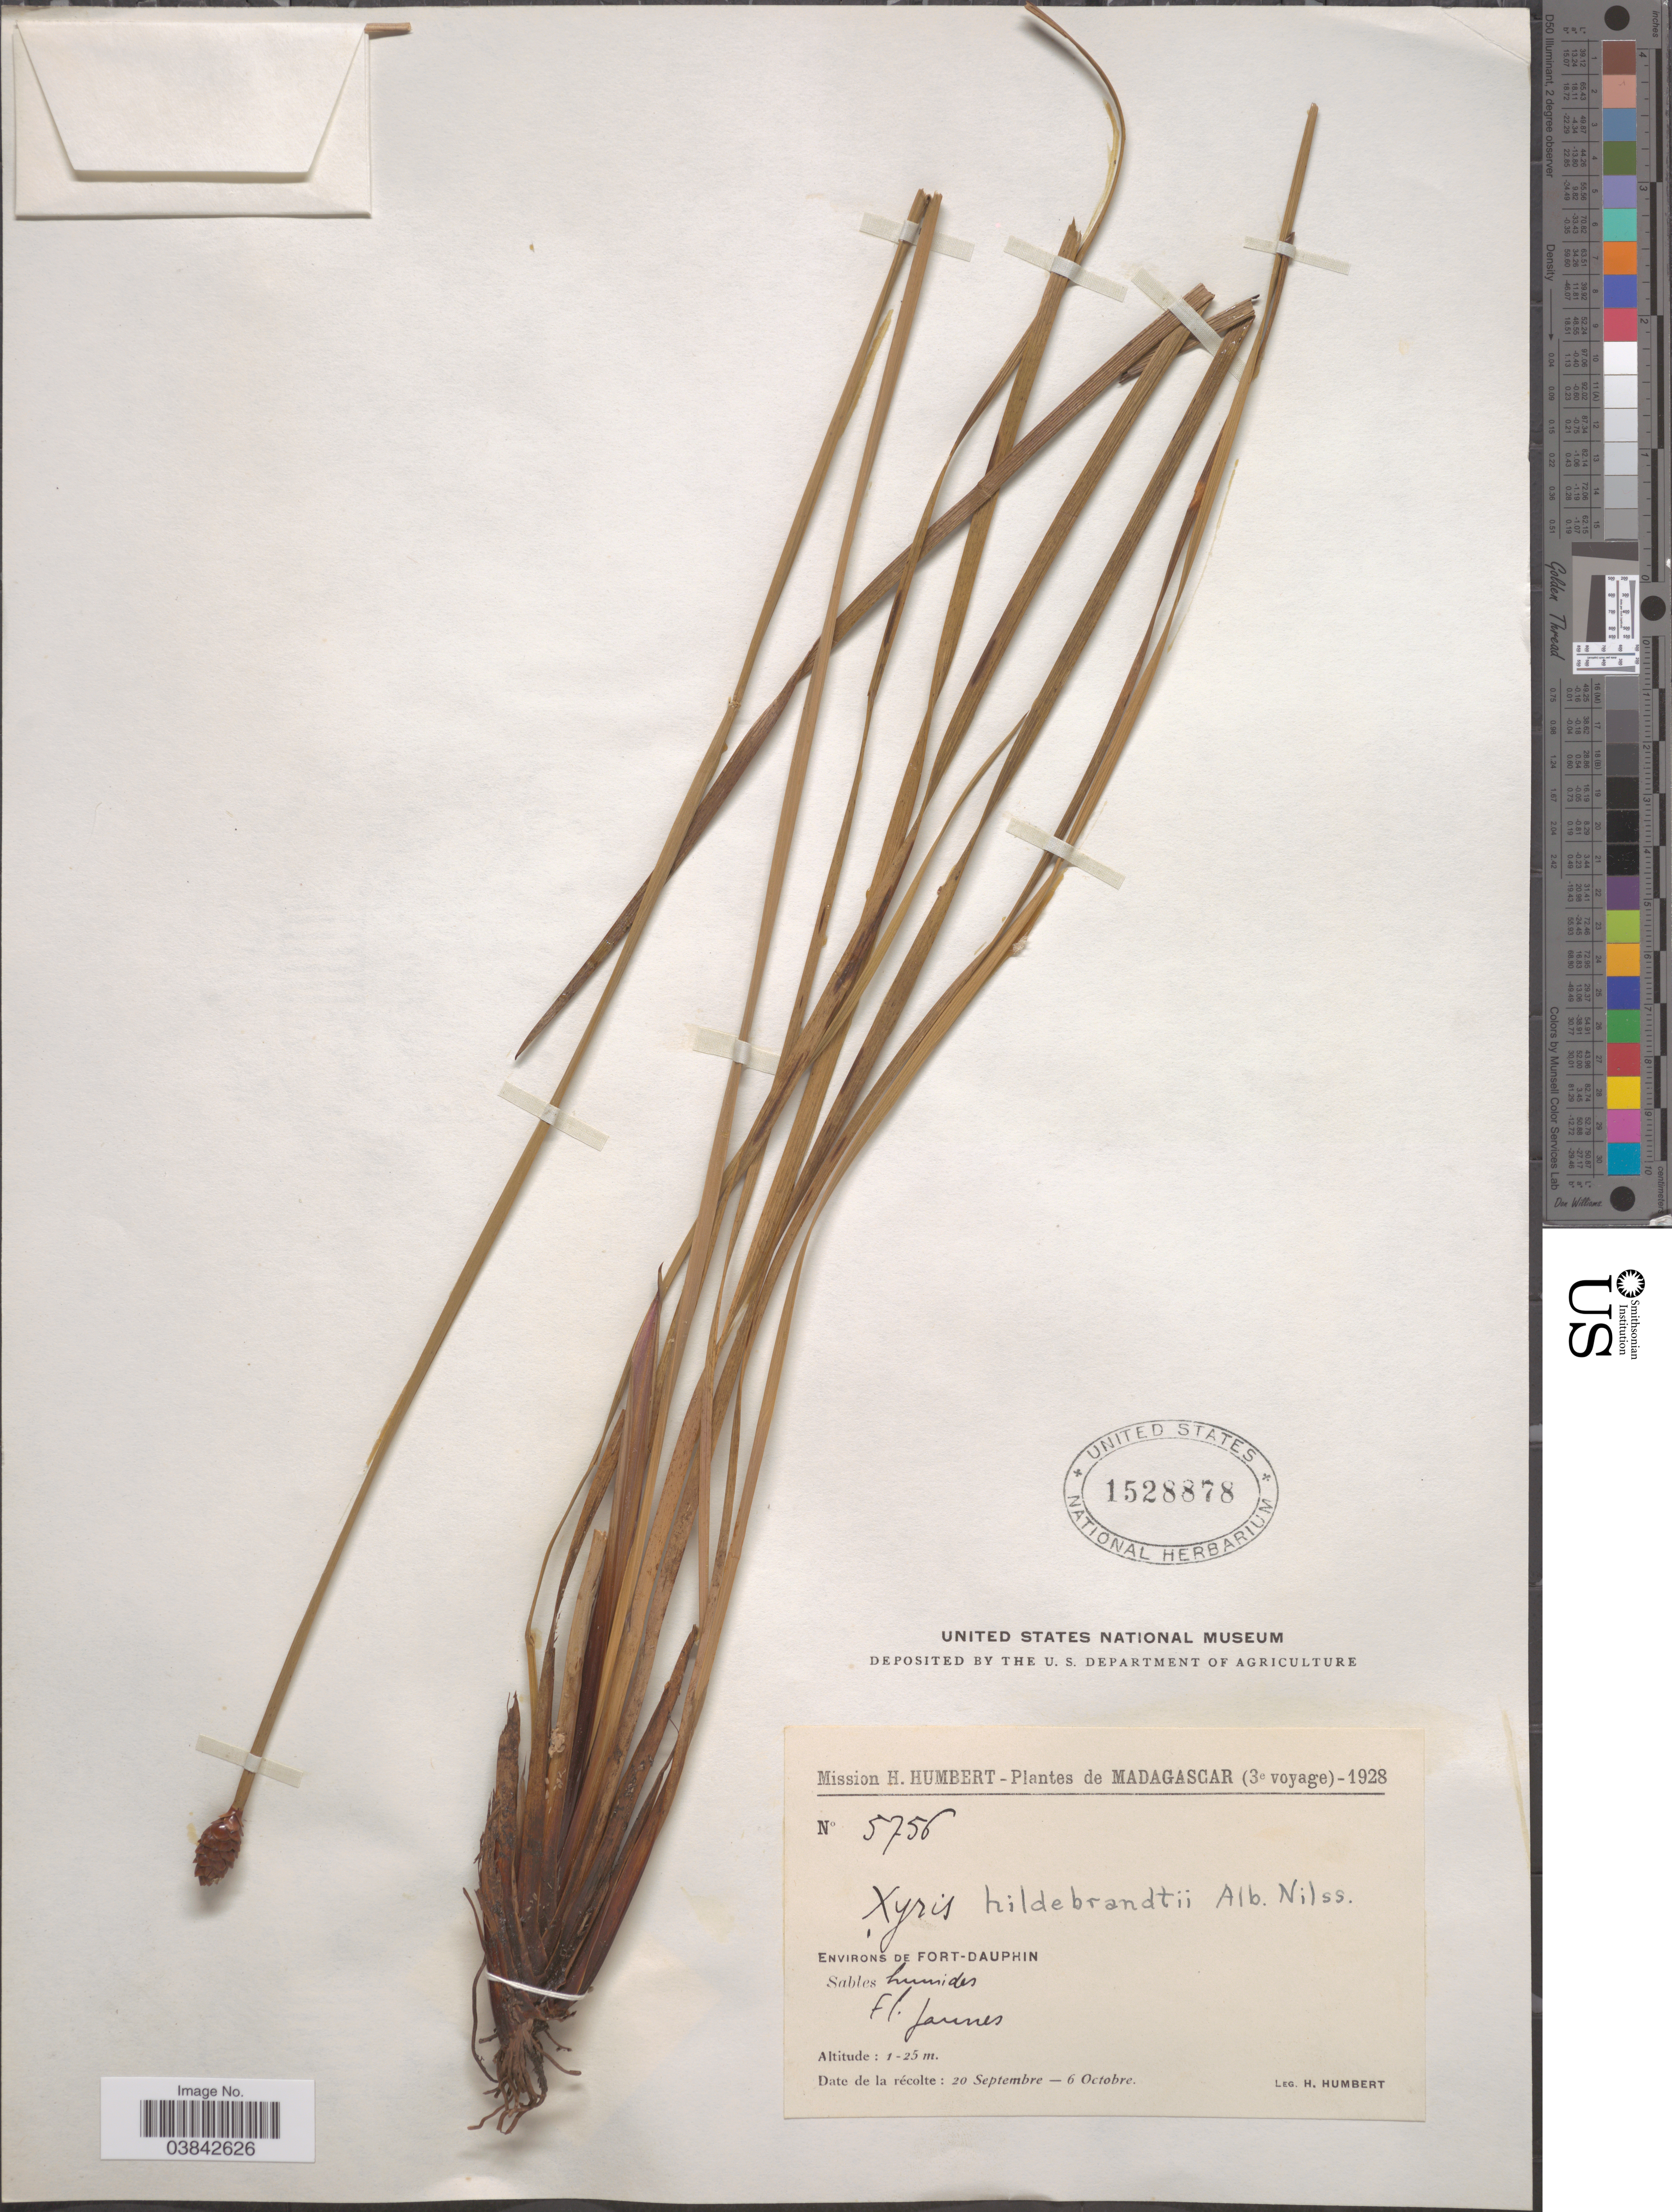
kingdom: Plantae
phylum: Tracheophyta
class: Liliopsida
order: Poales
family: Xyridaceae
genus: Xyris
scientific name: Xyris congensis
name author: Büttner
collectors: H. Humbert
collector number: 5756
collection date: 1928-09-20/1928-10-06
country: Madagascar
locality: Environs de Fort-Dauphin.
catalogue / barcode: US 1528878